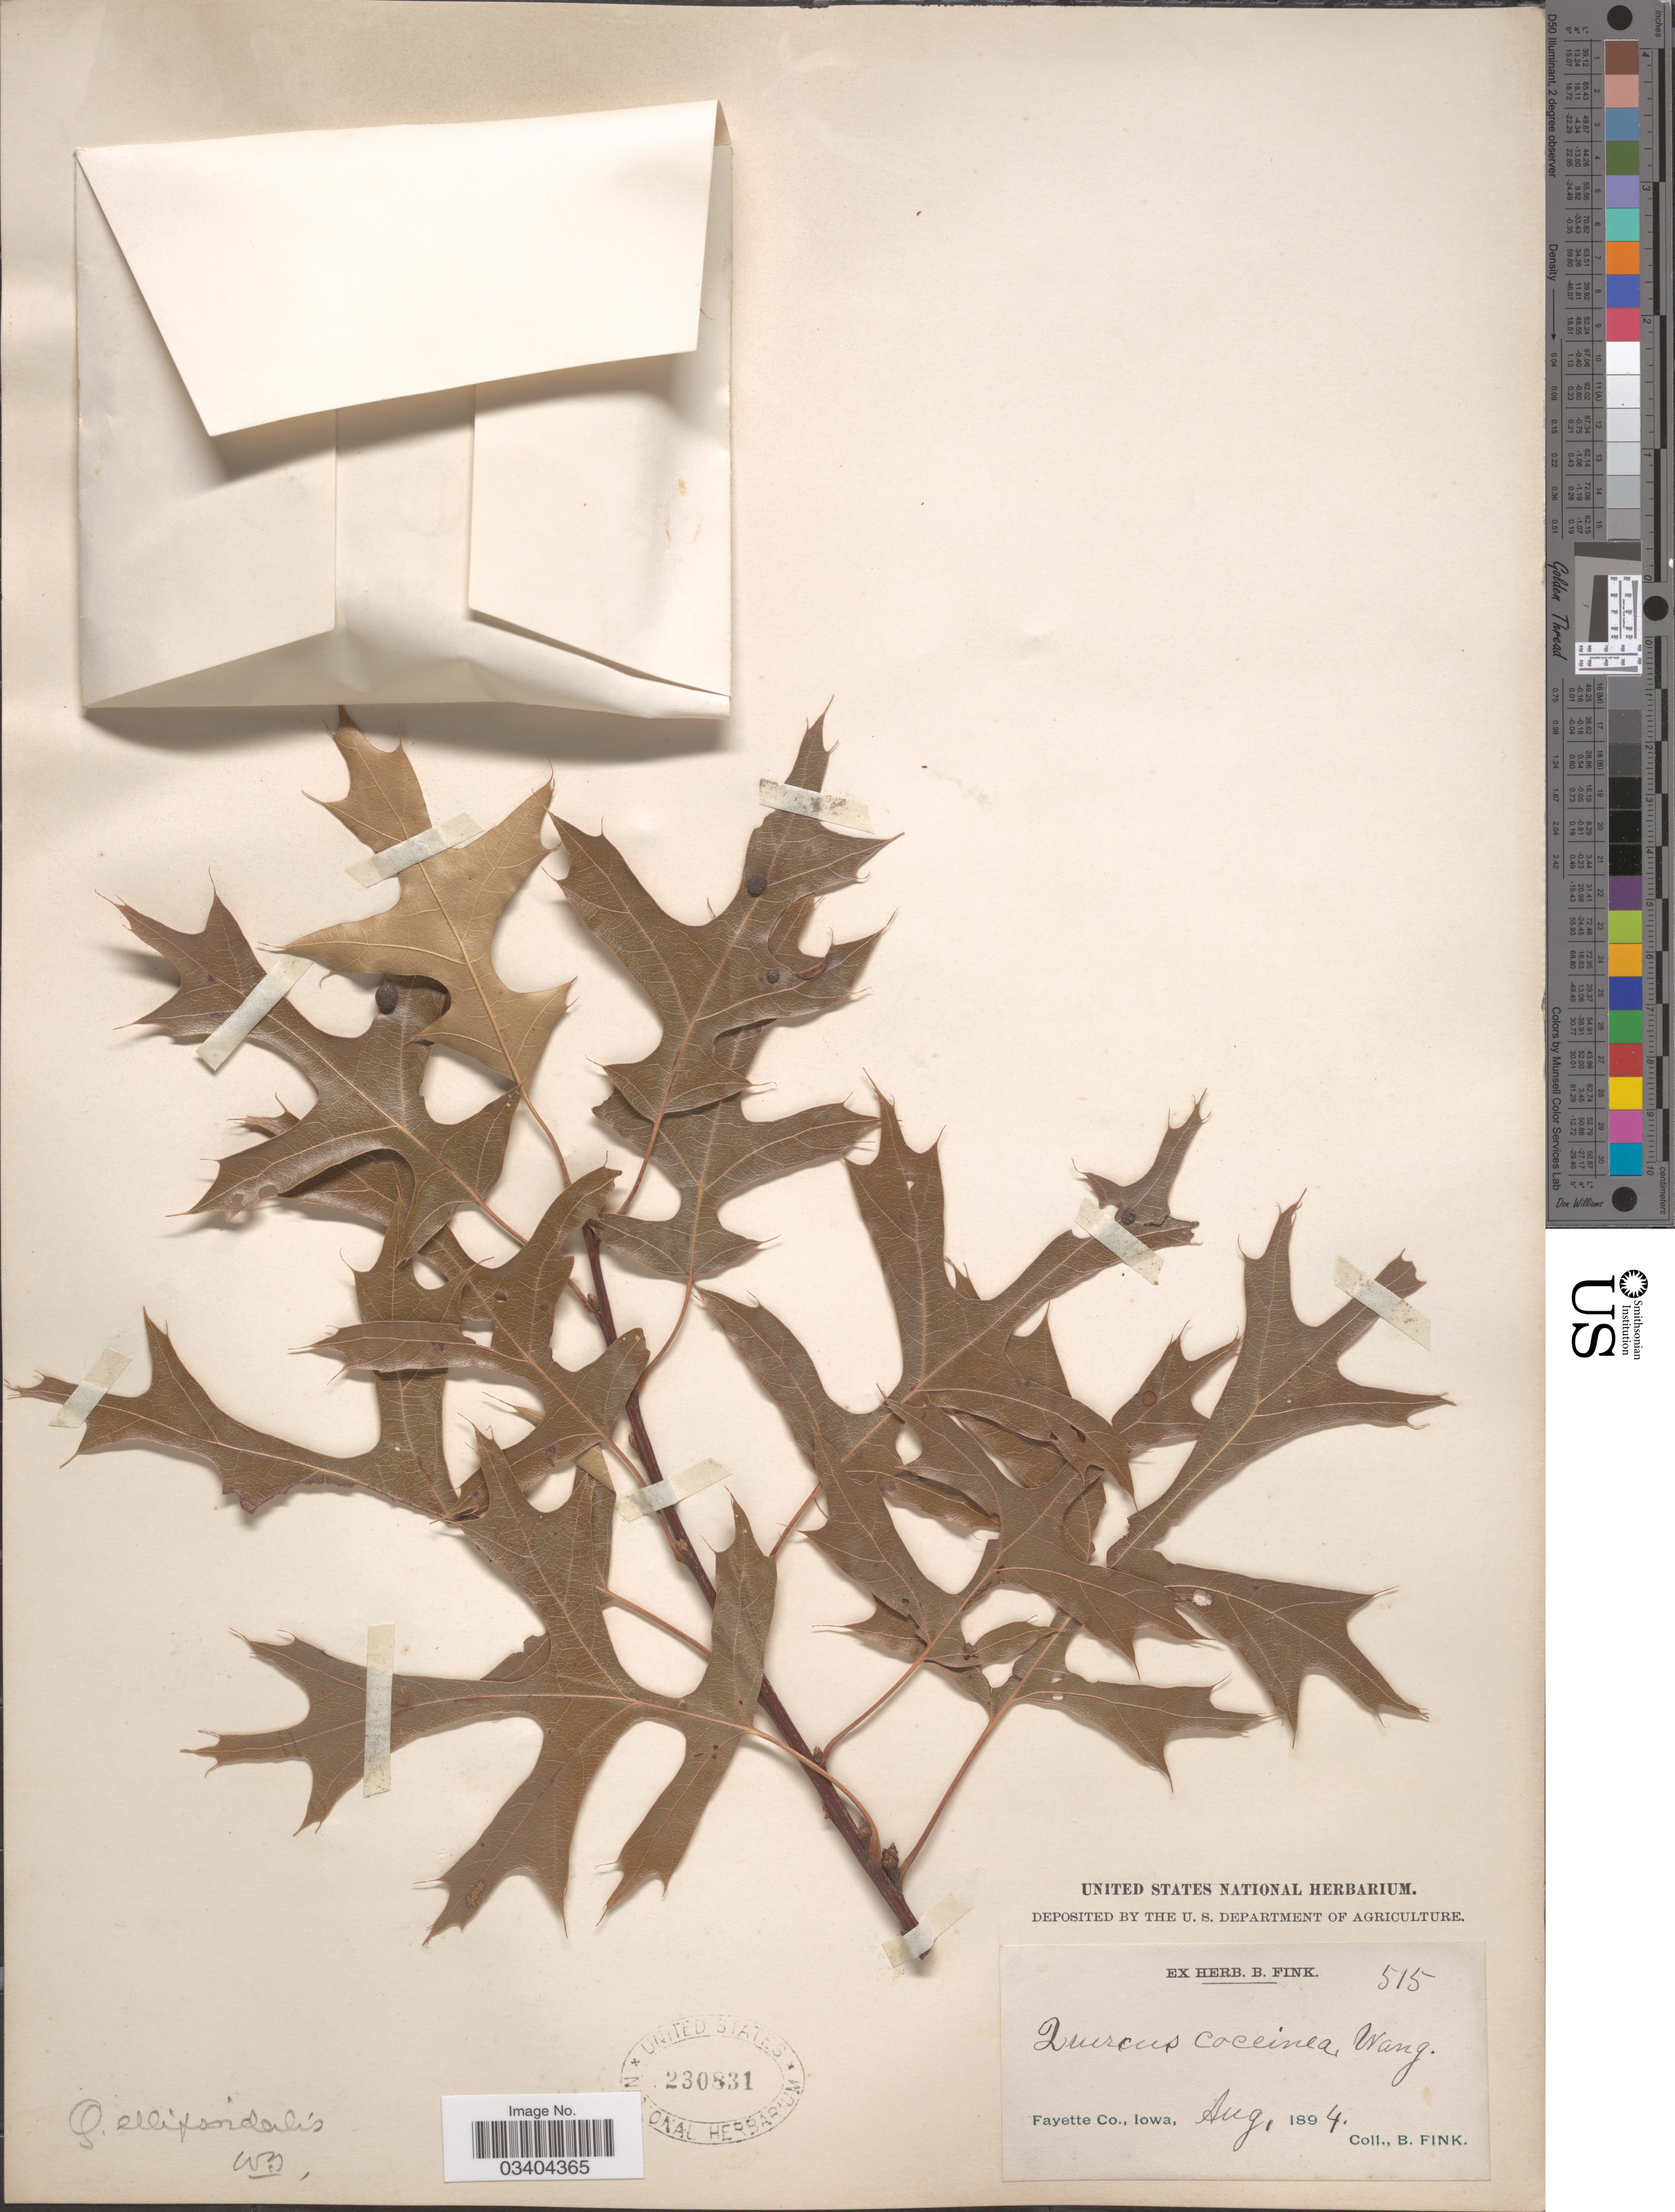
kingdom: Plantae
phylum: Tracheophyta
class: Magnoliopsida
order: Fagales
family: Fagaceae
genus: Quercus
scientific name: Quercus ellipsoidalis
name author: E.J. Hill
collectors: B. Fink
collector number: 515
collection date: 1894-08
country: United States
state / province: Iowa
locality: Fayette Co.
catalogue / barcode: US 230831